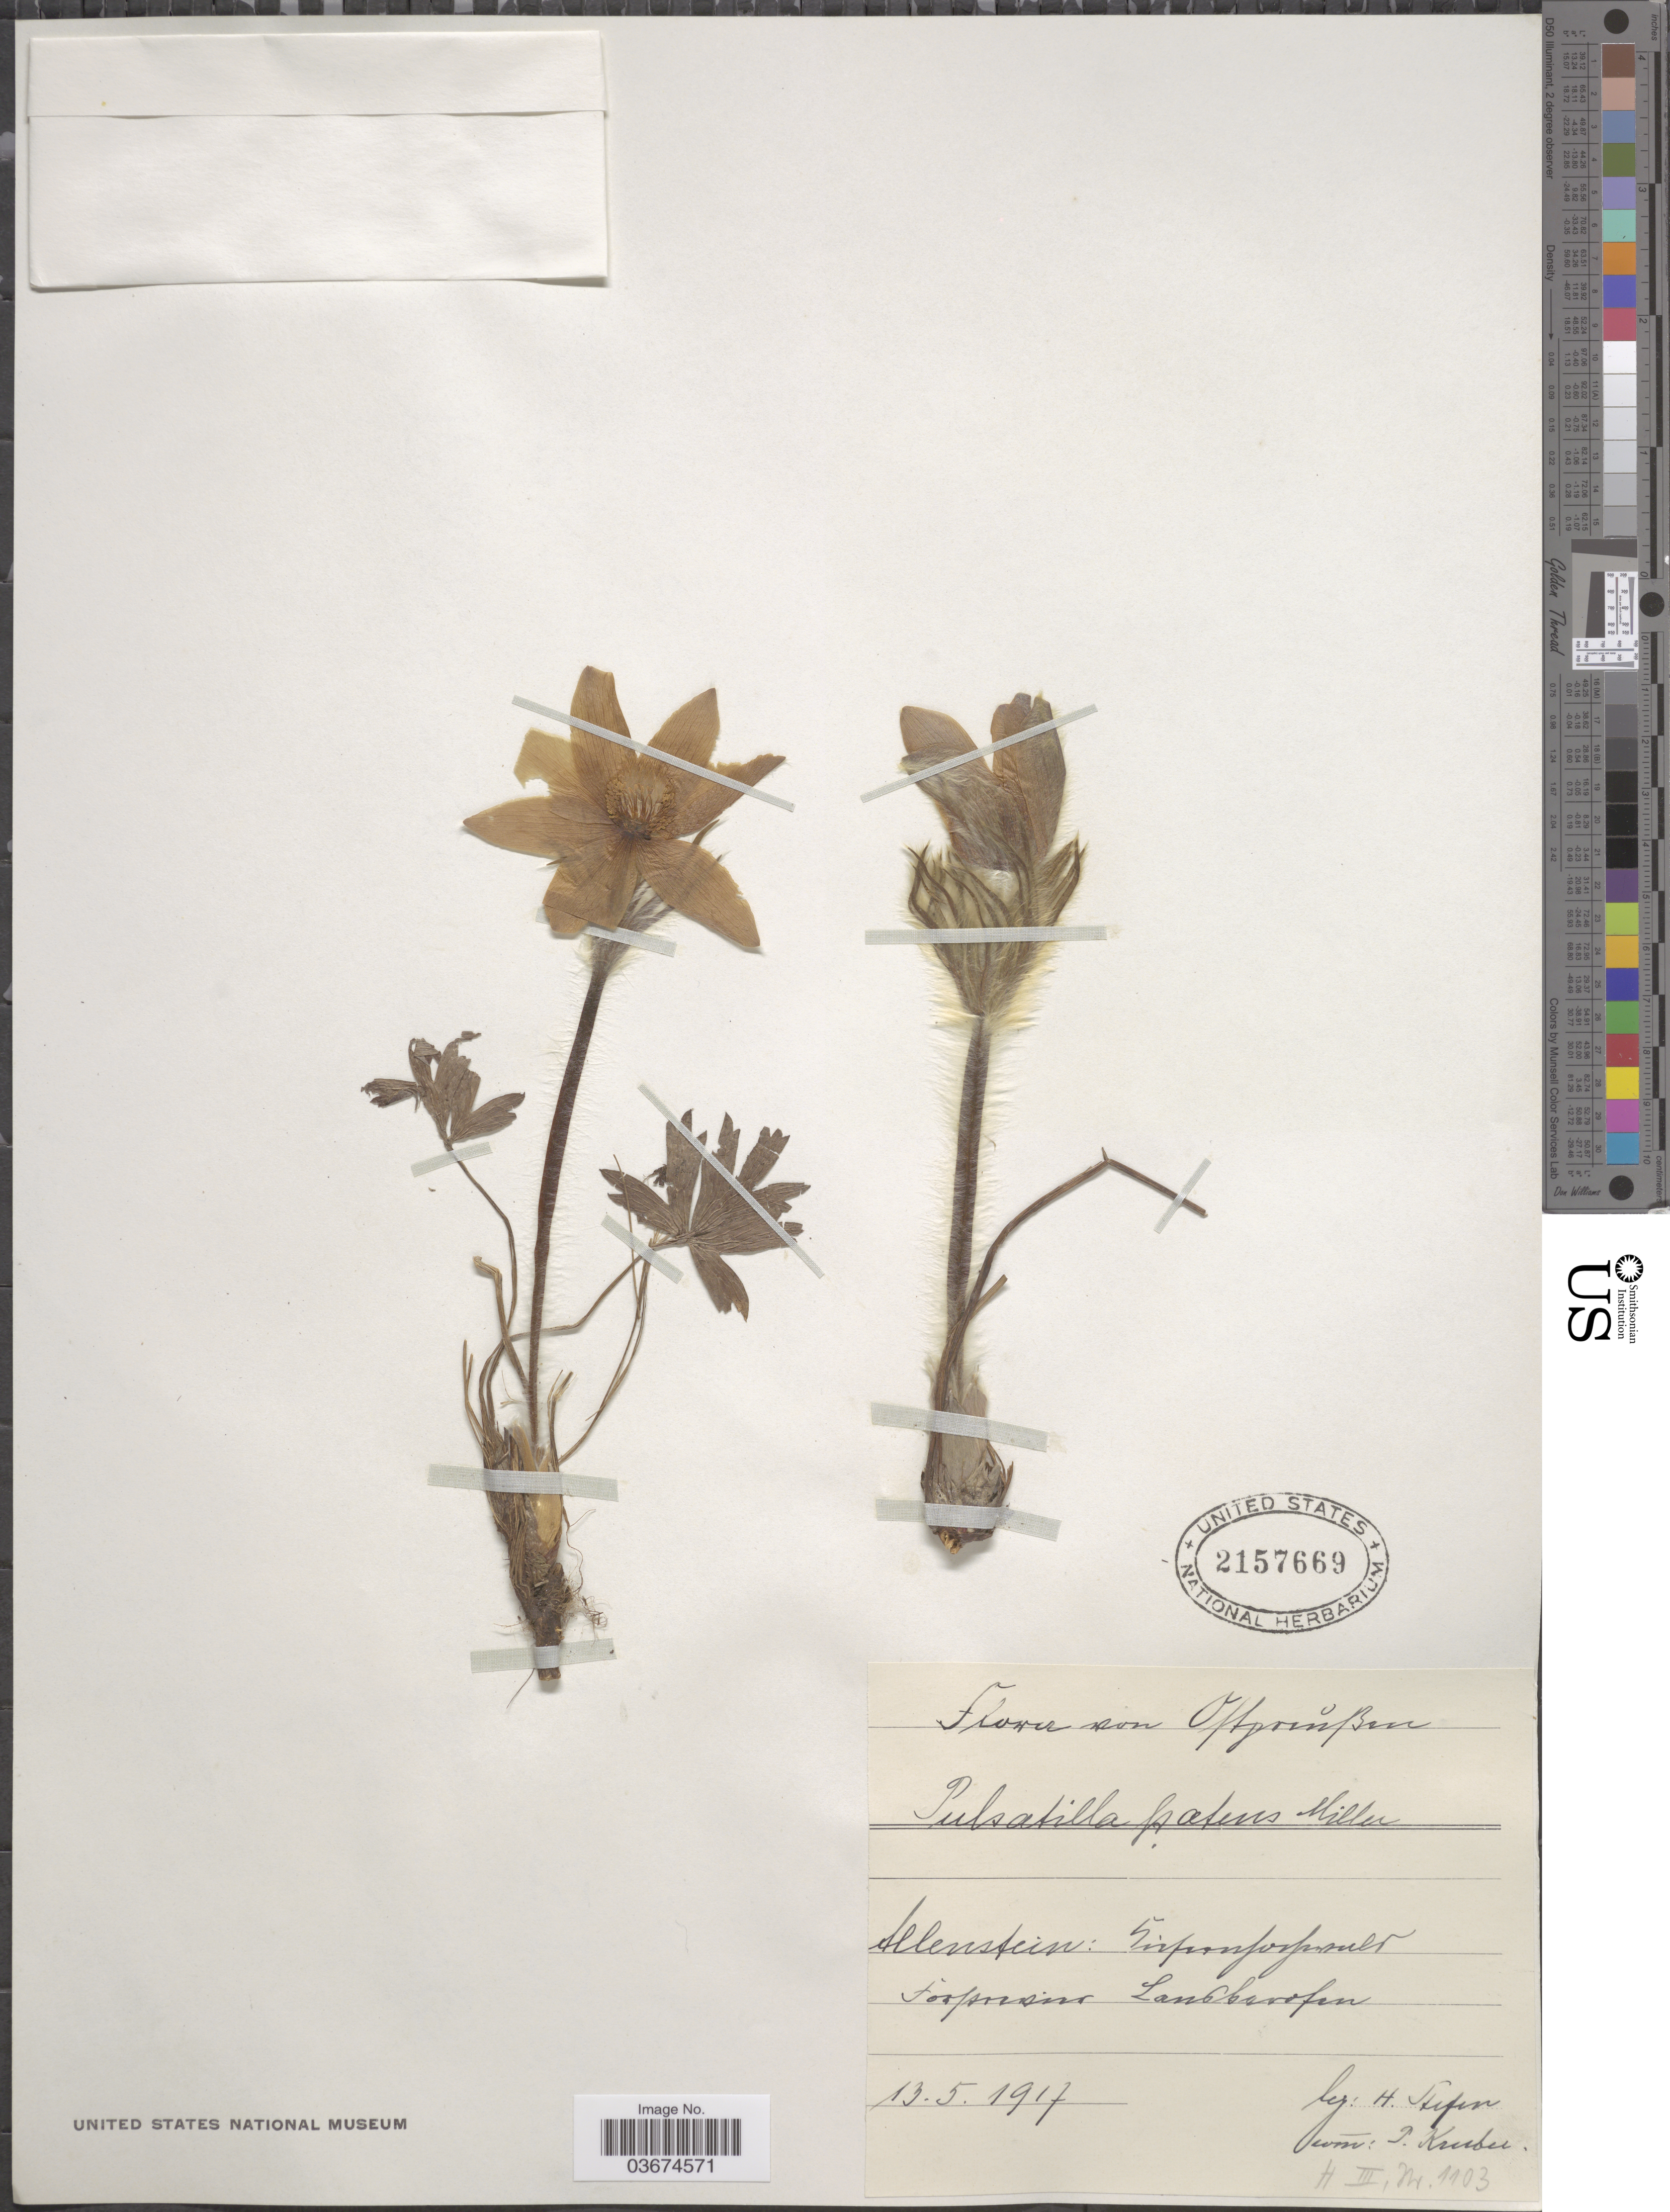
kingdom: Plantae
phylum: Tracheophyta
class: Magnoliopsida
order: Ranunculales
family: Ranunculaceae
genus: Pulsatilla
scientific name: Pulsatilla patens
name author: (L.) Mill.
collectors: H. Stefen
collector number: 1103?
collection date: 1917-05-13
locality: [illegible text]. Allenstein: Sirfronforpault forfsorsinr Landborofsen.[interpreted]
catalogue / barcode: US 2157669